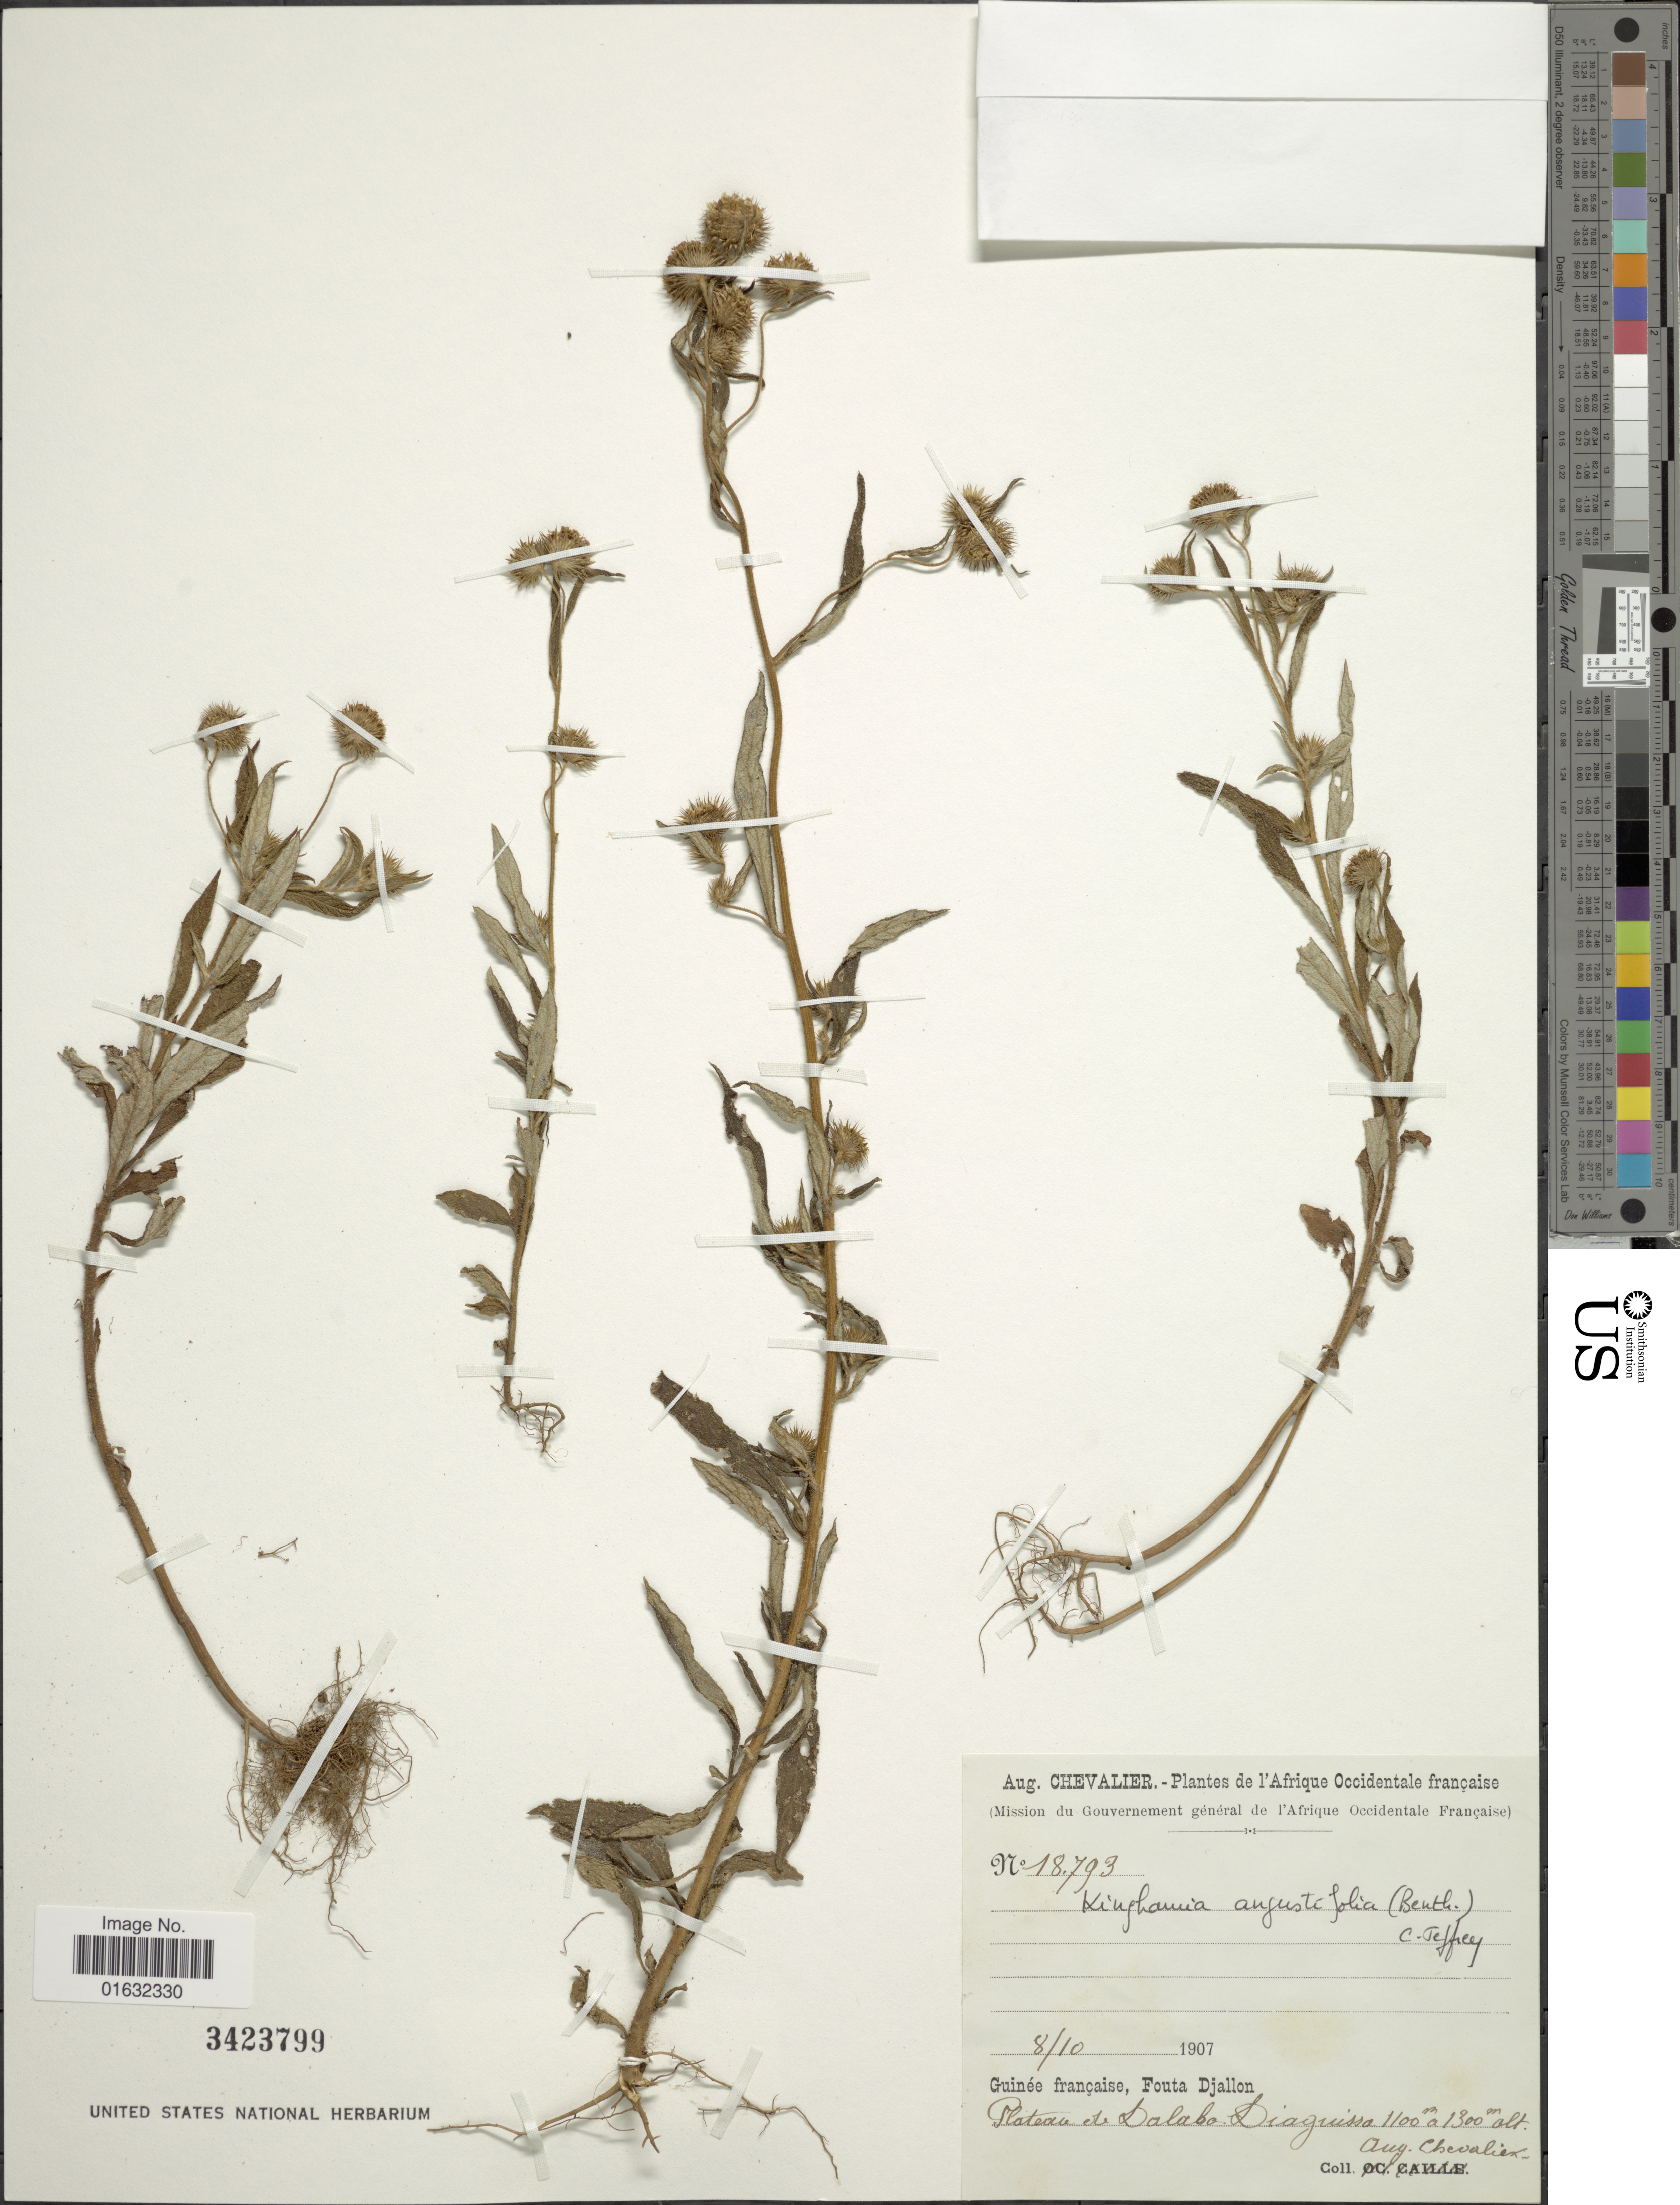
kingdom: Plantae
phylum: Tracheophyta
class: Magnoliopsida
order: Asterales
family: Asteraceae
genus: Kinghamia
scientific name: Kinghamia angustifolia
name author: (Benth.) C. Jeffrey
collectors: A. J. Chevalier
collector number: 18793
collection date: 1907-10-08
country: Guinea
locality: Guinee francaise, Fouta Djallon, Plateau et Dalaba, Diaguissa.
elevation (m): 1100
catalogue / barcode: US 3423799